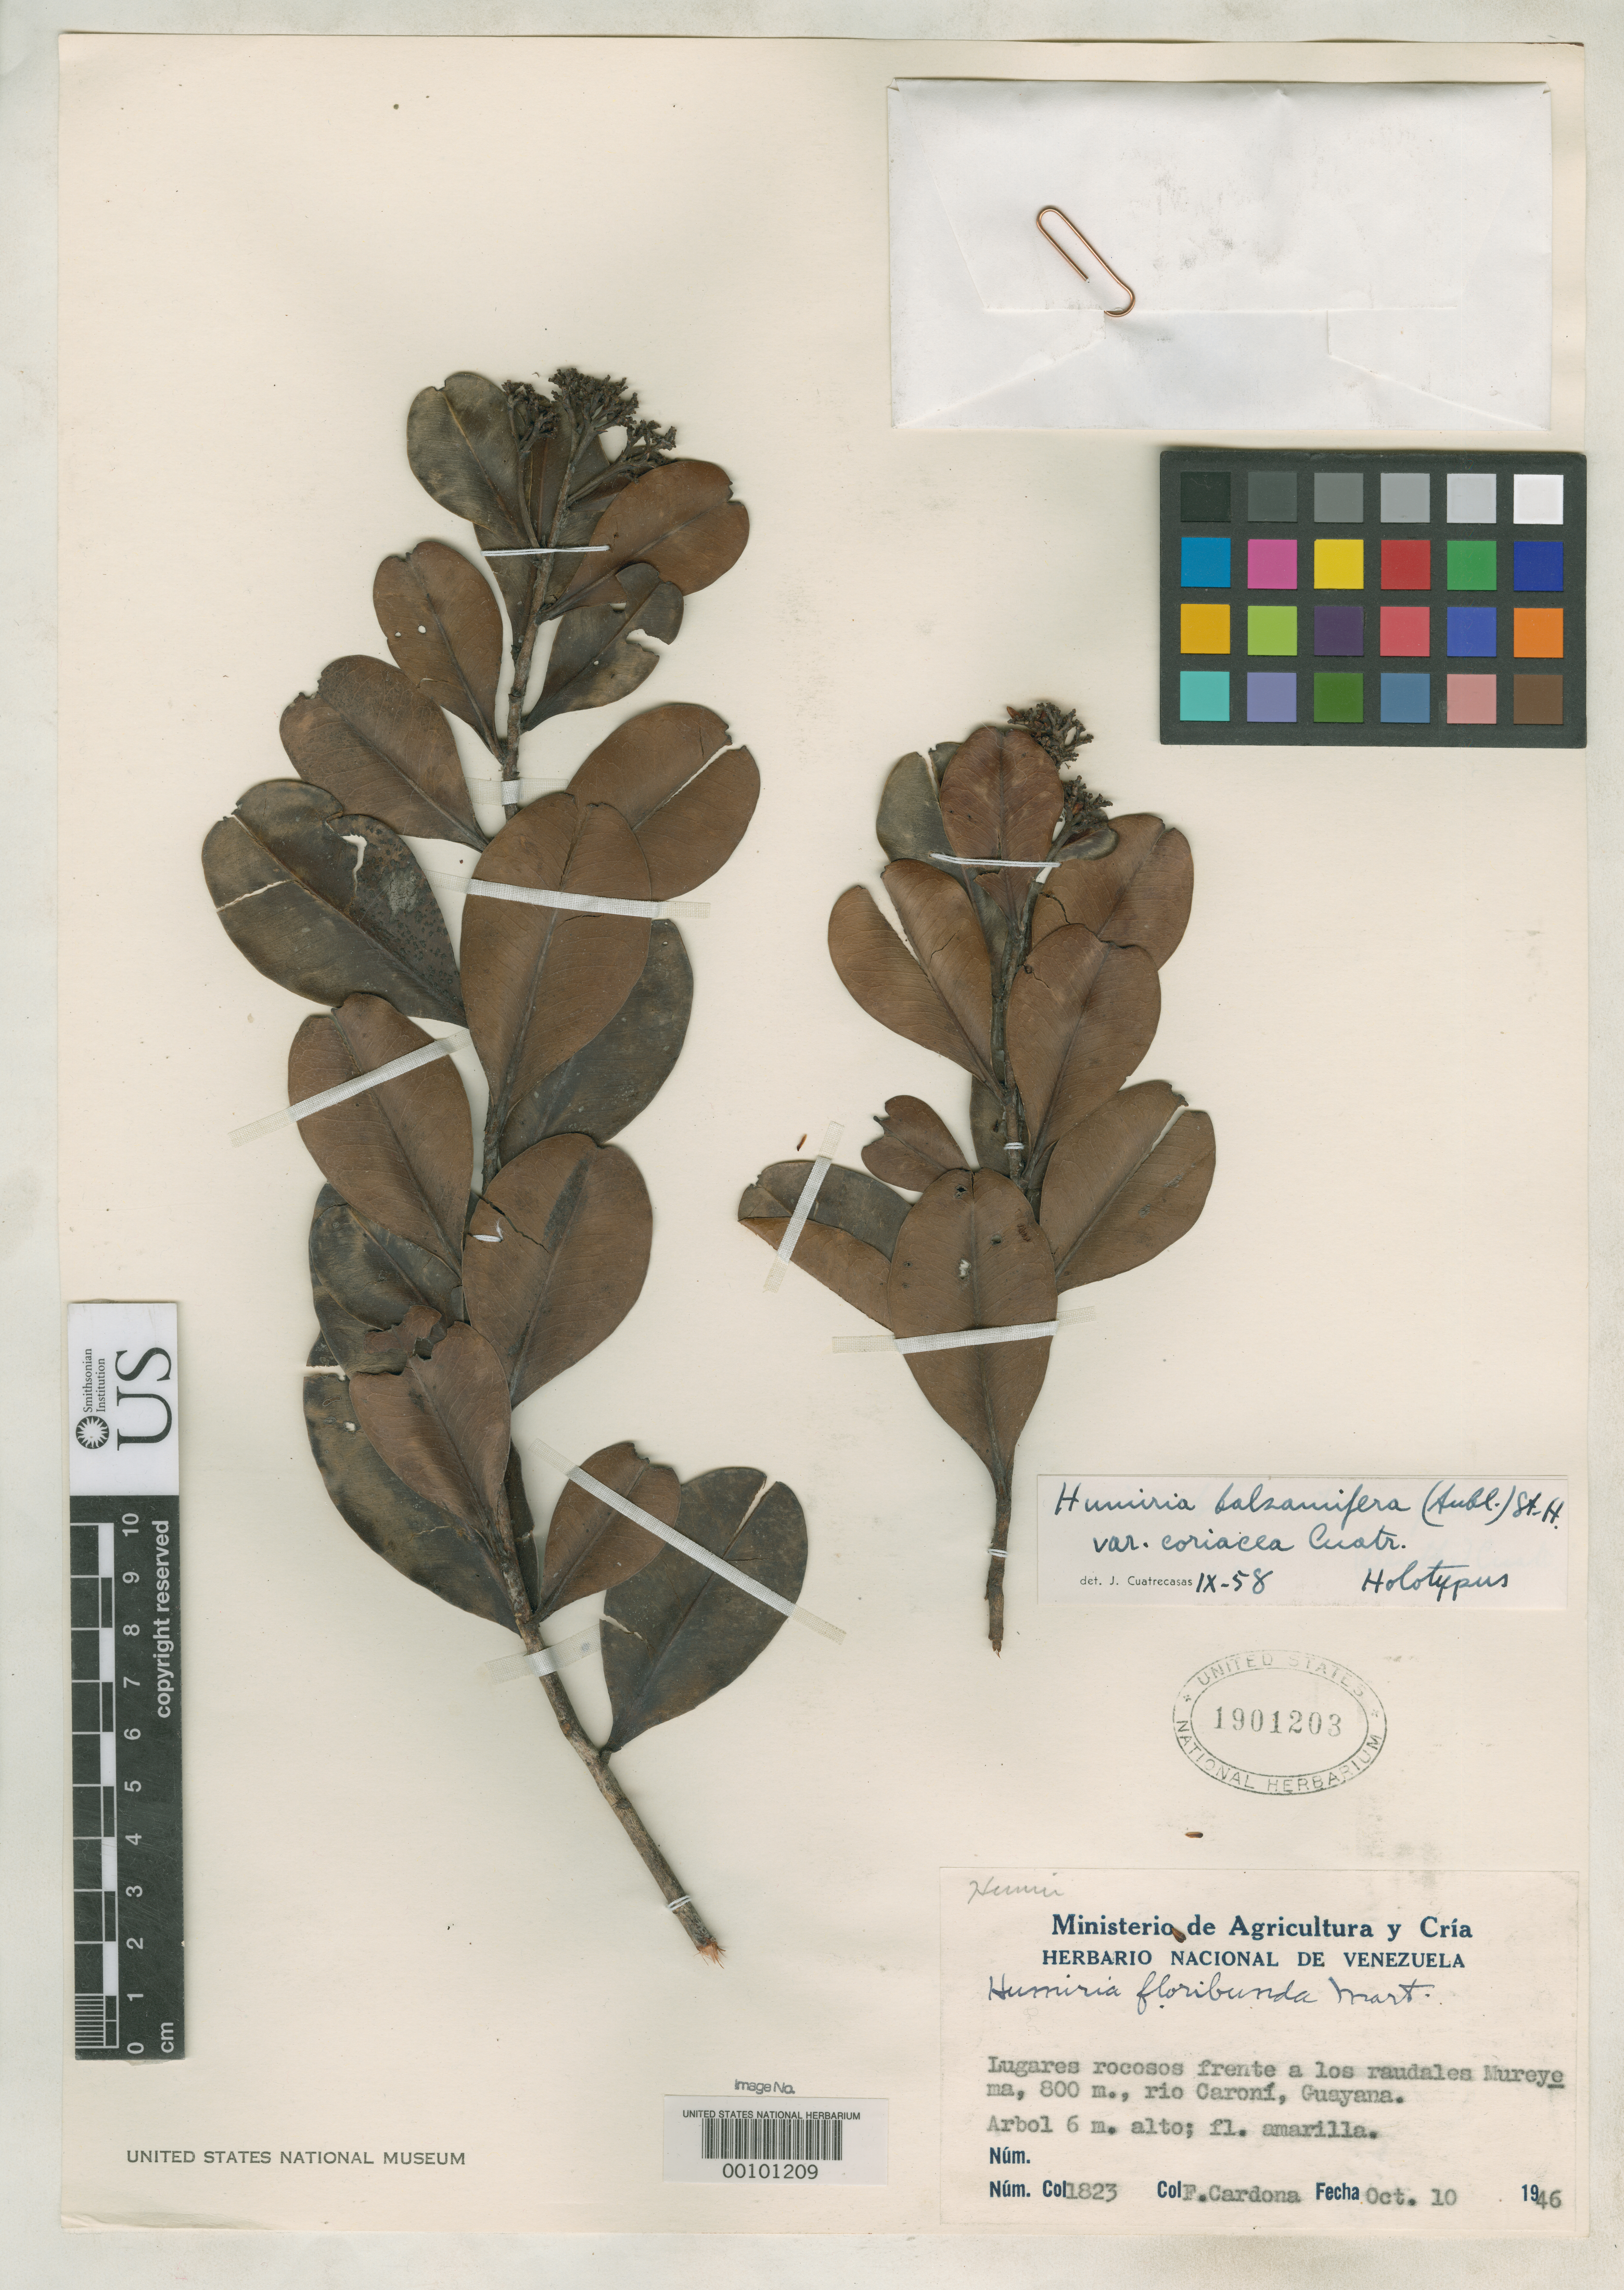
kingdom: Plantae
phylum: Tracheophyta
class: Magnoliopsida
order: Malpighiales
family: Humiriaceae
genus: Humiria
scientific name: Humiria balsamifera var. coriacea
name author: Cuatrec.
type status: Holotype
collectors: F. Cardona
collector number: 1823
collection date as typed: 10 Oct 1946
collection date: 1946-10-10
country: Venezuela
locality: Rio Caroni, Guayana.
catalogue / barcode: US 1901203